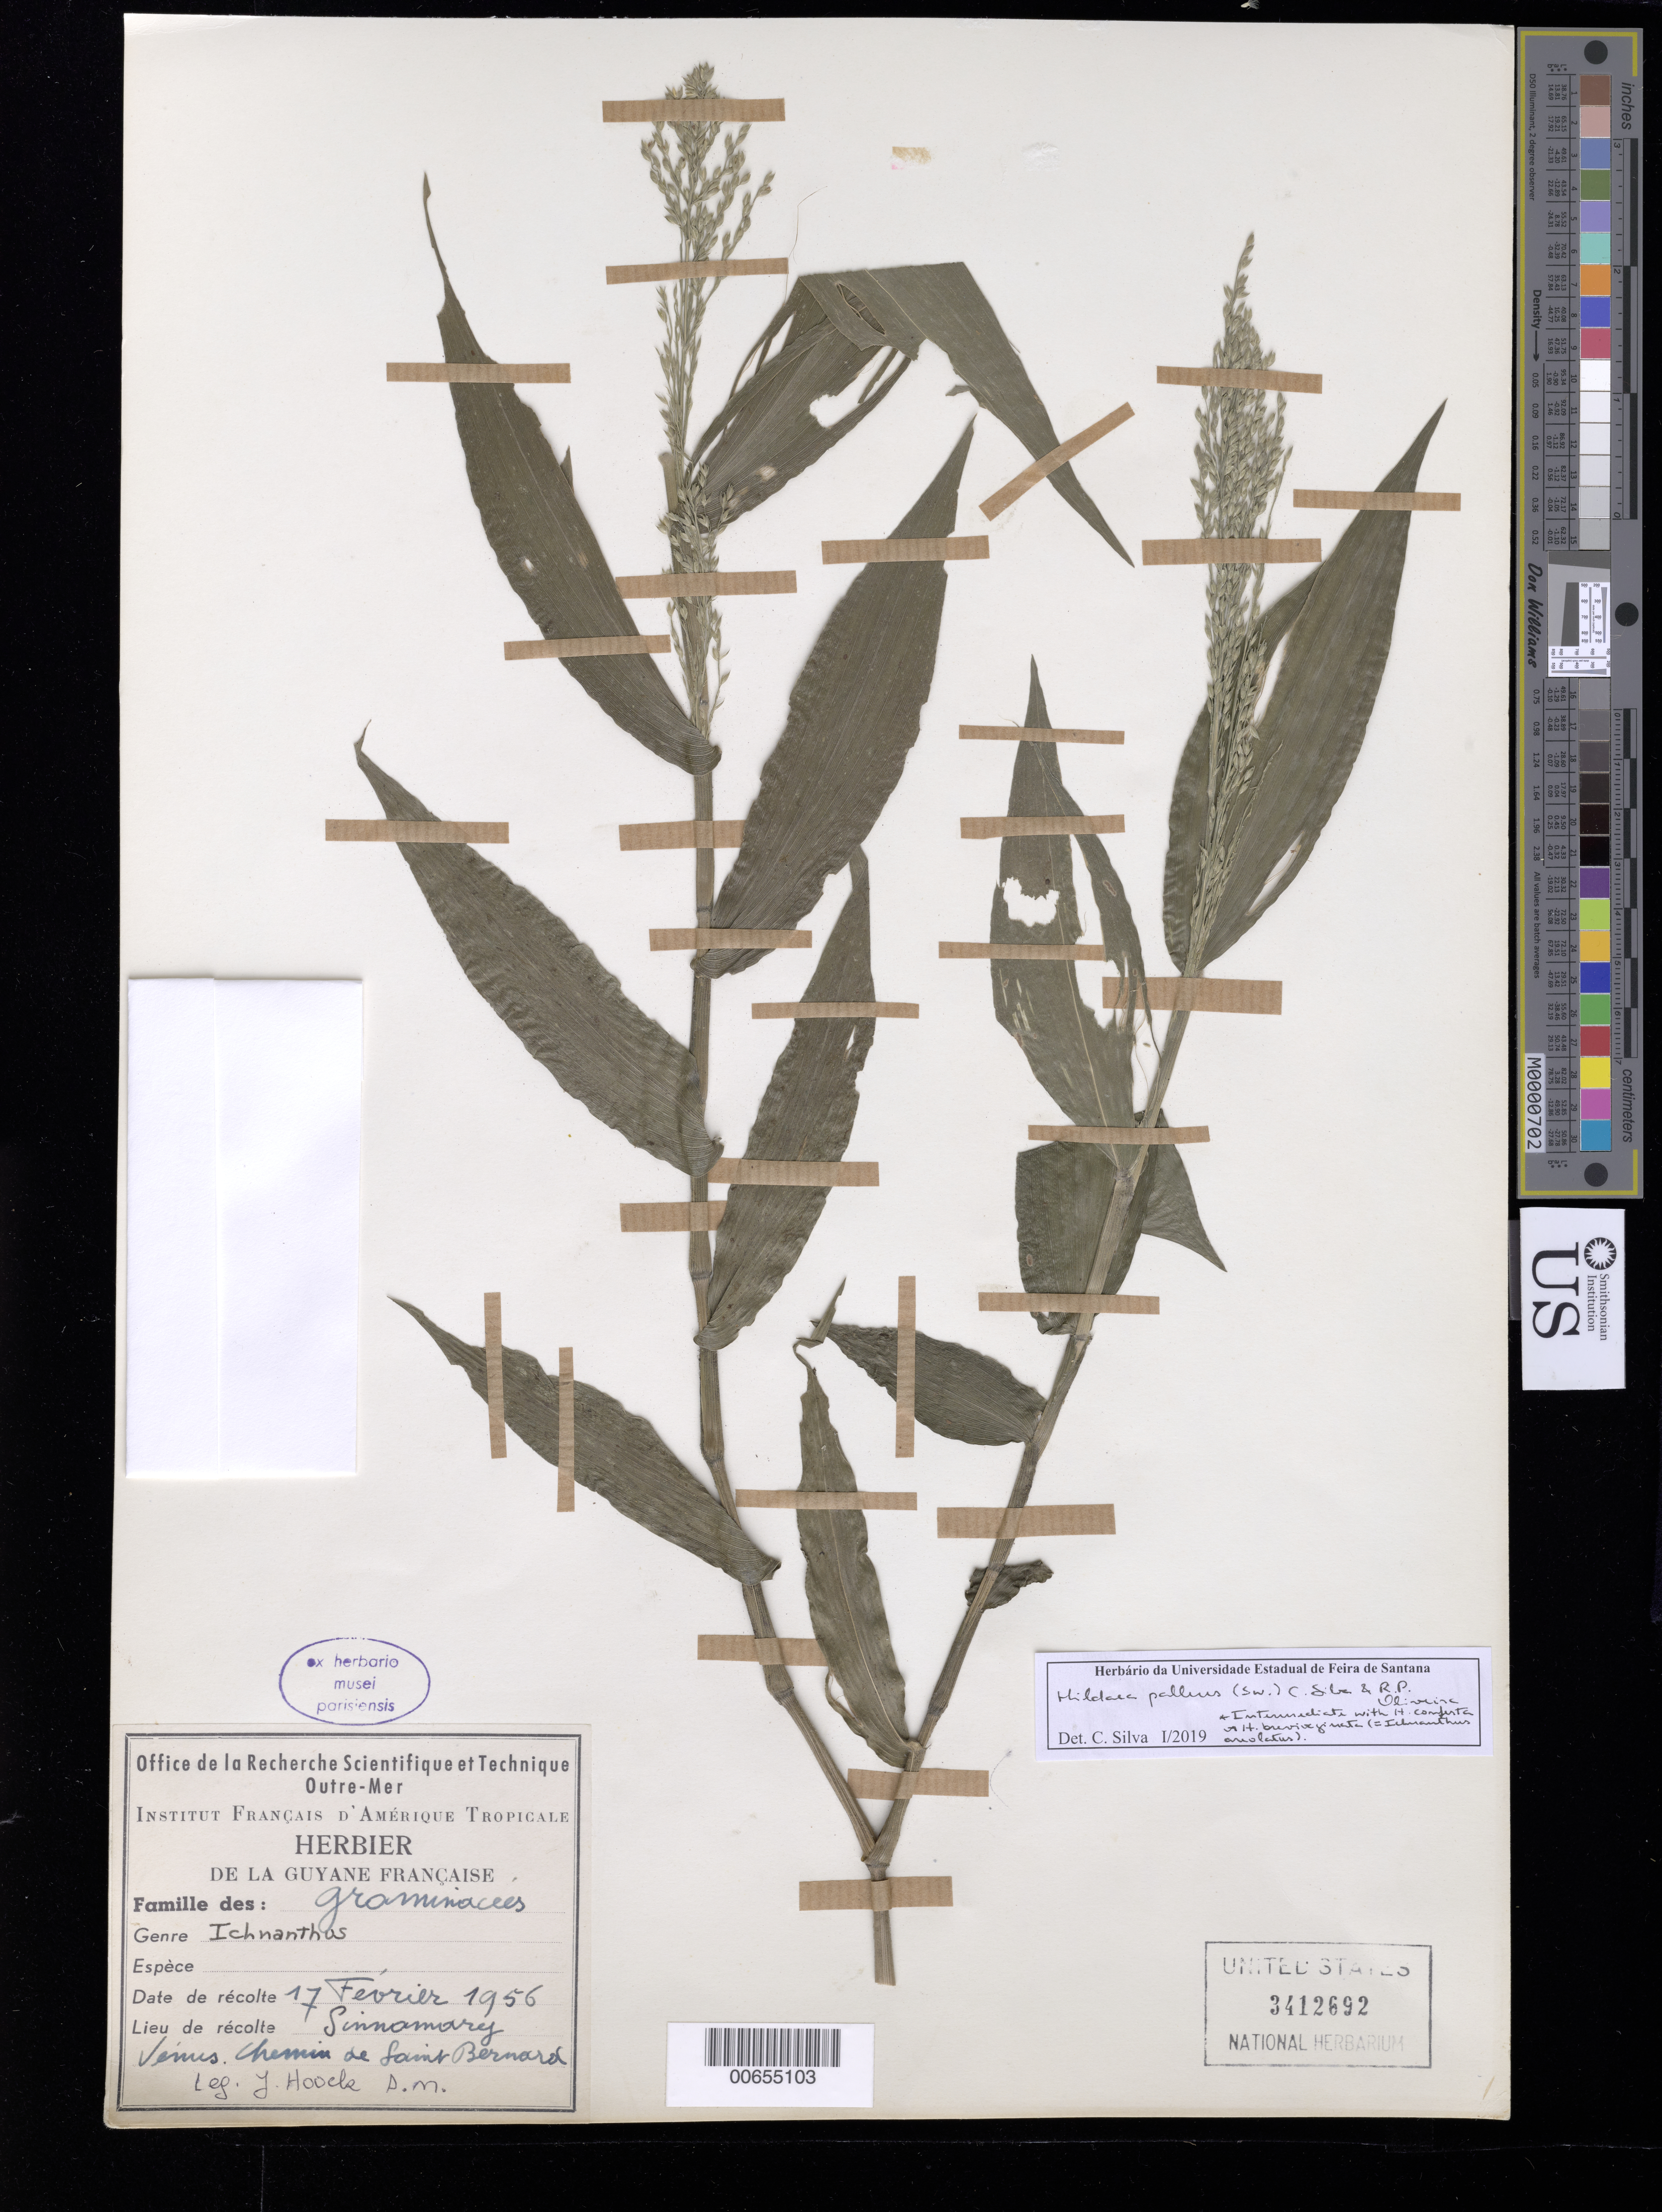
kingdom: Plantae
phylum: Tracheophyta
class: Liliopsida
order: Poales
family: Poaceae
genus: Hildaea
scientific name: Hildaea pallens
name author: (Sw.) C. Silva & R.P. Oliveira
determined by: Silva, C.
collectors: J. Hoock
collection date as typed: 17-Feb-56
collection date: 1956-02-17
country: French Guiana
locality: Sinnamary, Vénus chemin de Saint Bernard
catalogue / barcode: US 3412692